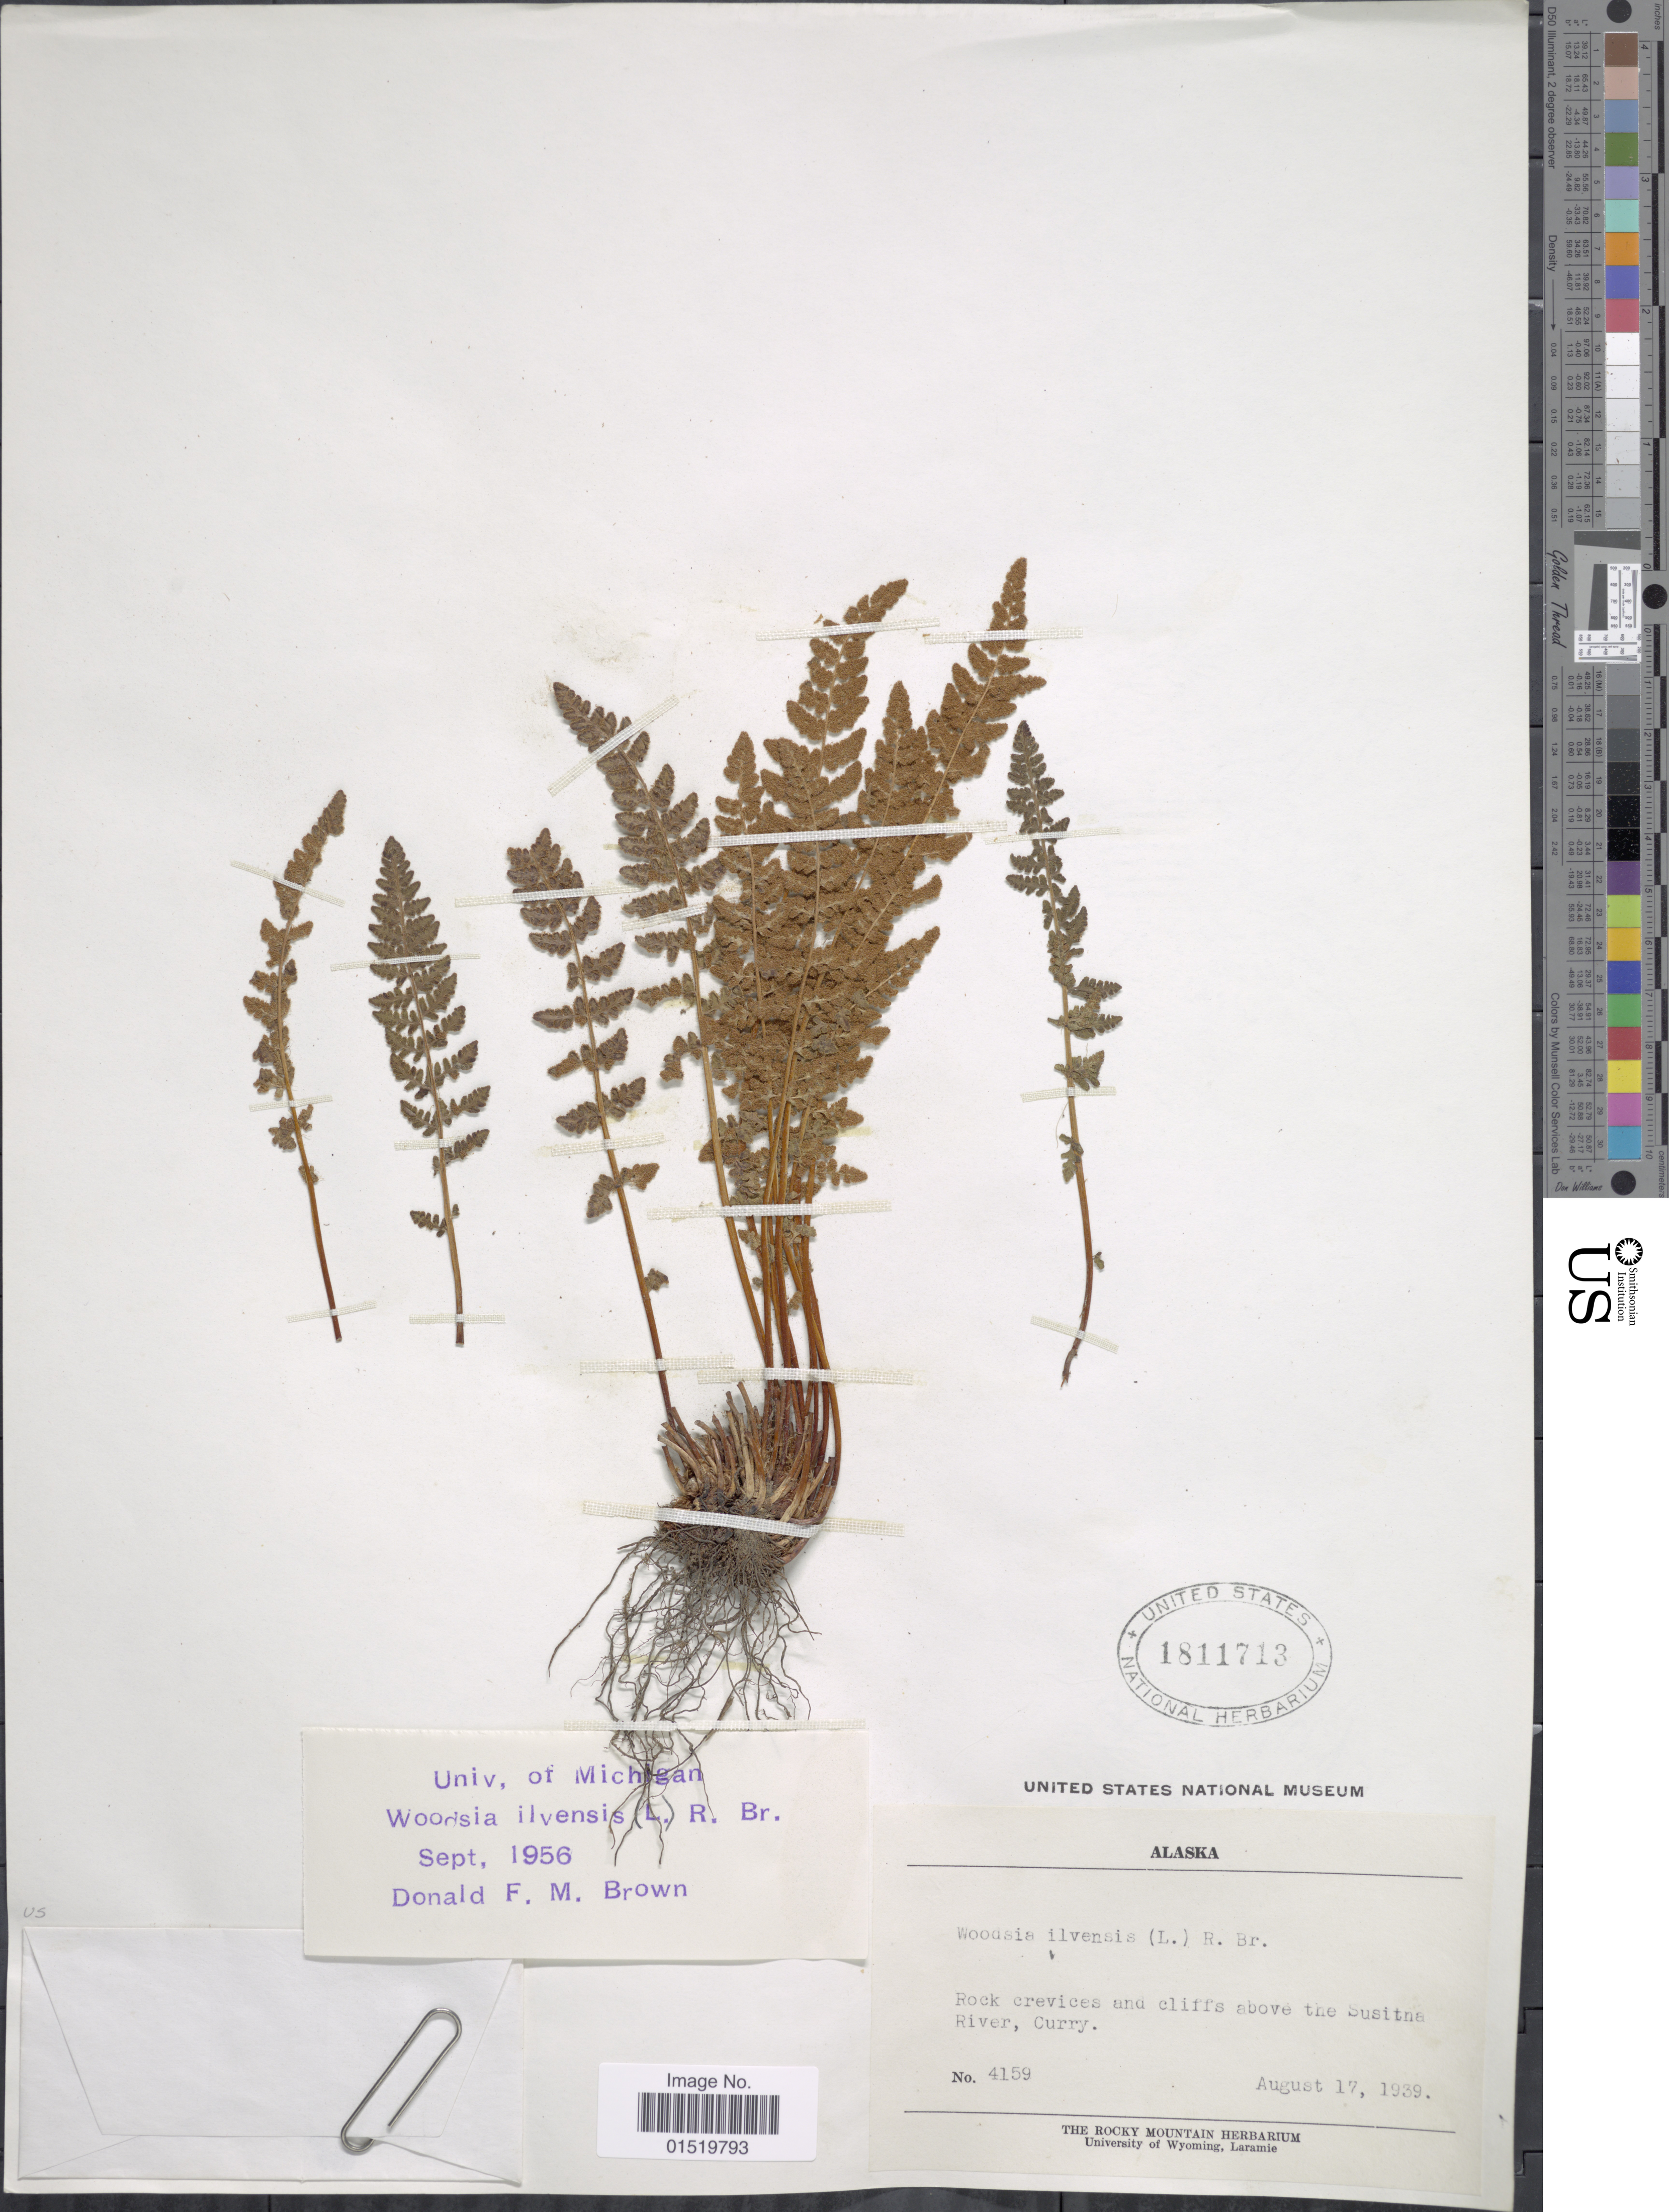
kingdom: Plantae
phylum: Tracheophyta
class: Polypodiopsida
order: Polypodiales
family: Woodsiaceae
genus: Woodsia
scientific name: Woodsia ilvensis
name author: (L.) R. Br.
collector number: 4159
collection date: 1939-08-17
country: United States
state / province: Alaska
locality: Rock crevices and cliffs above the Susitna River, Curry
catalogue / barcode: US 1811713